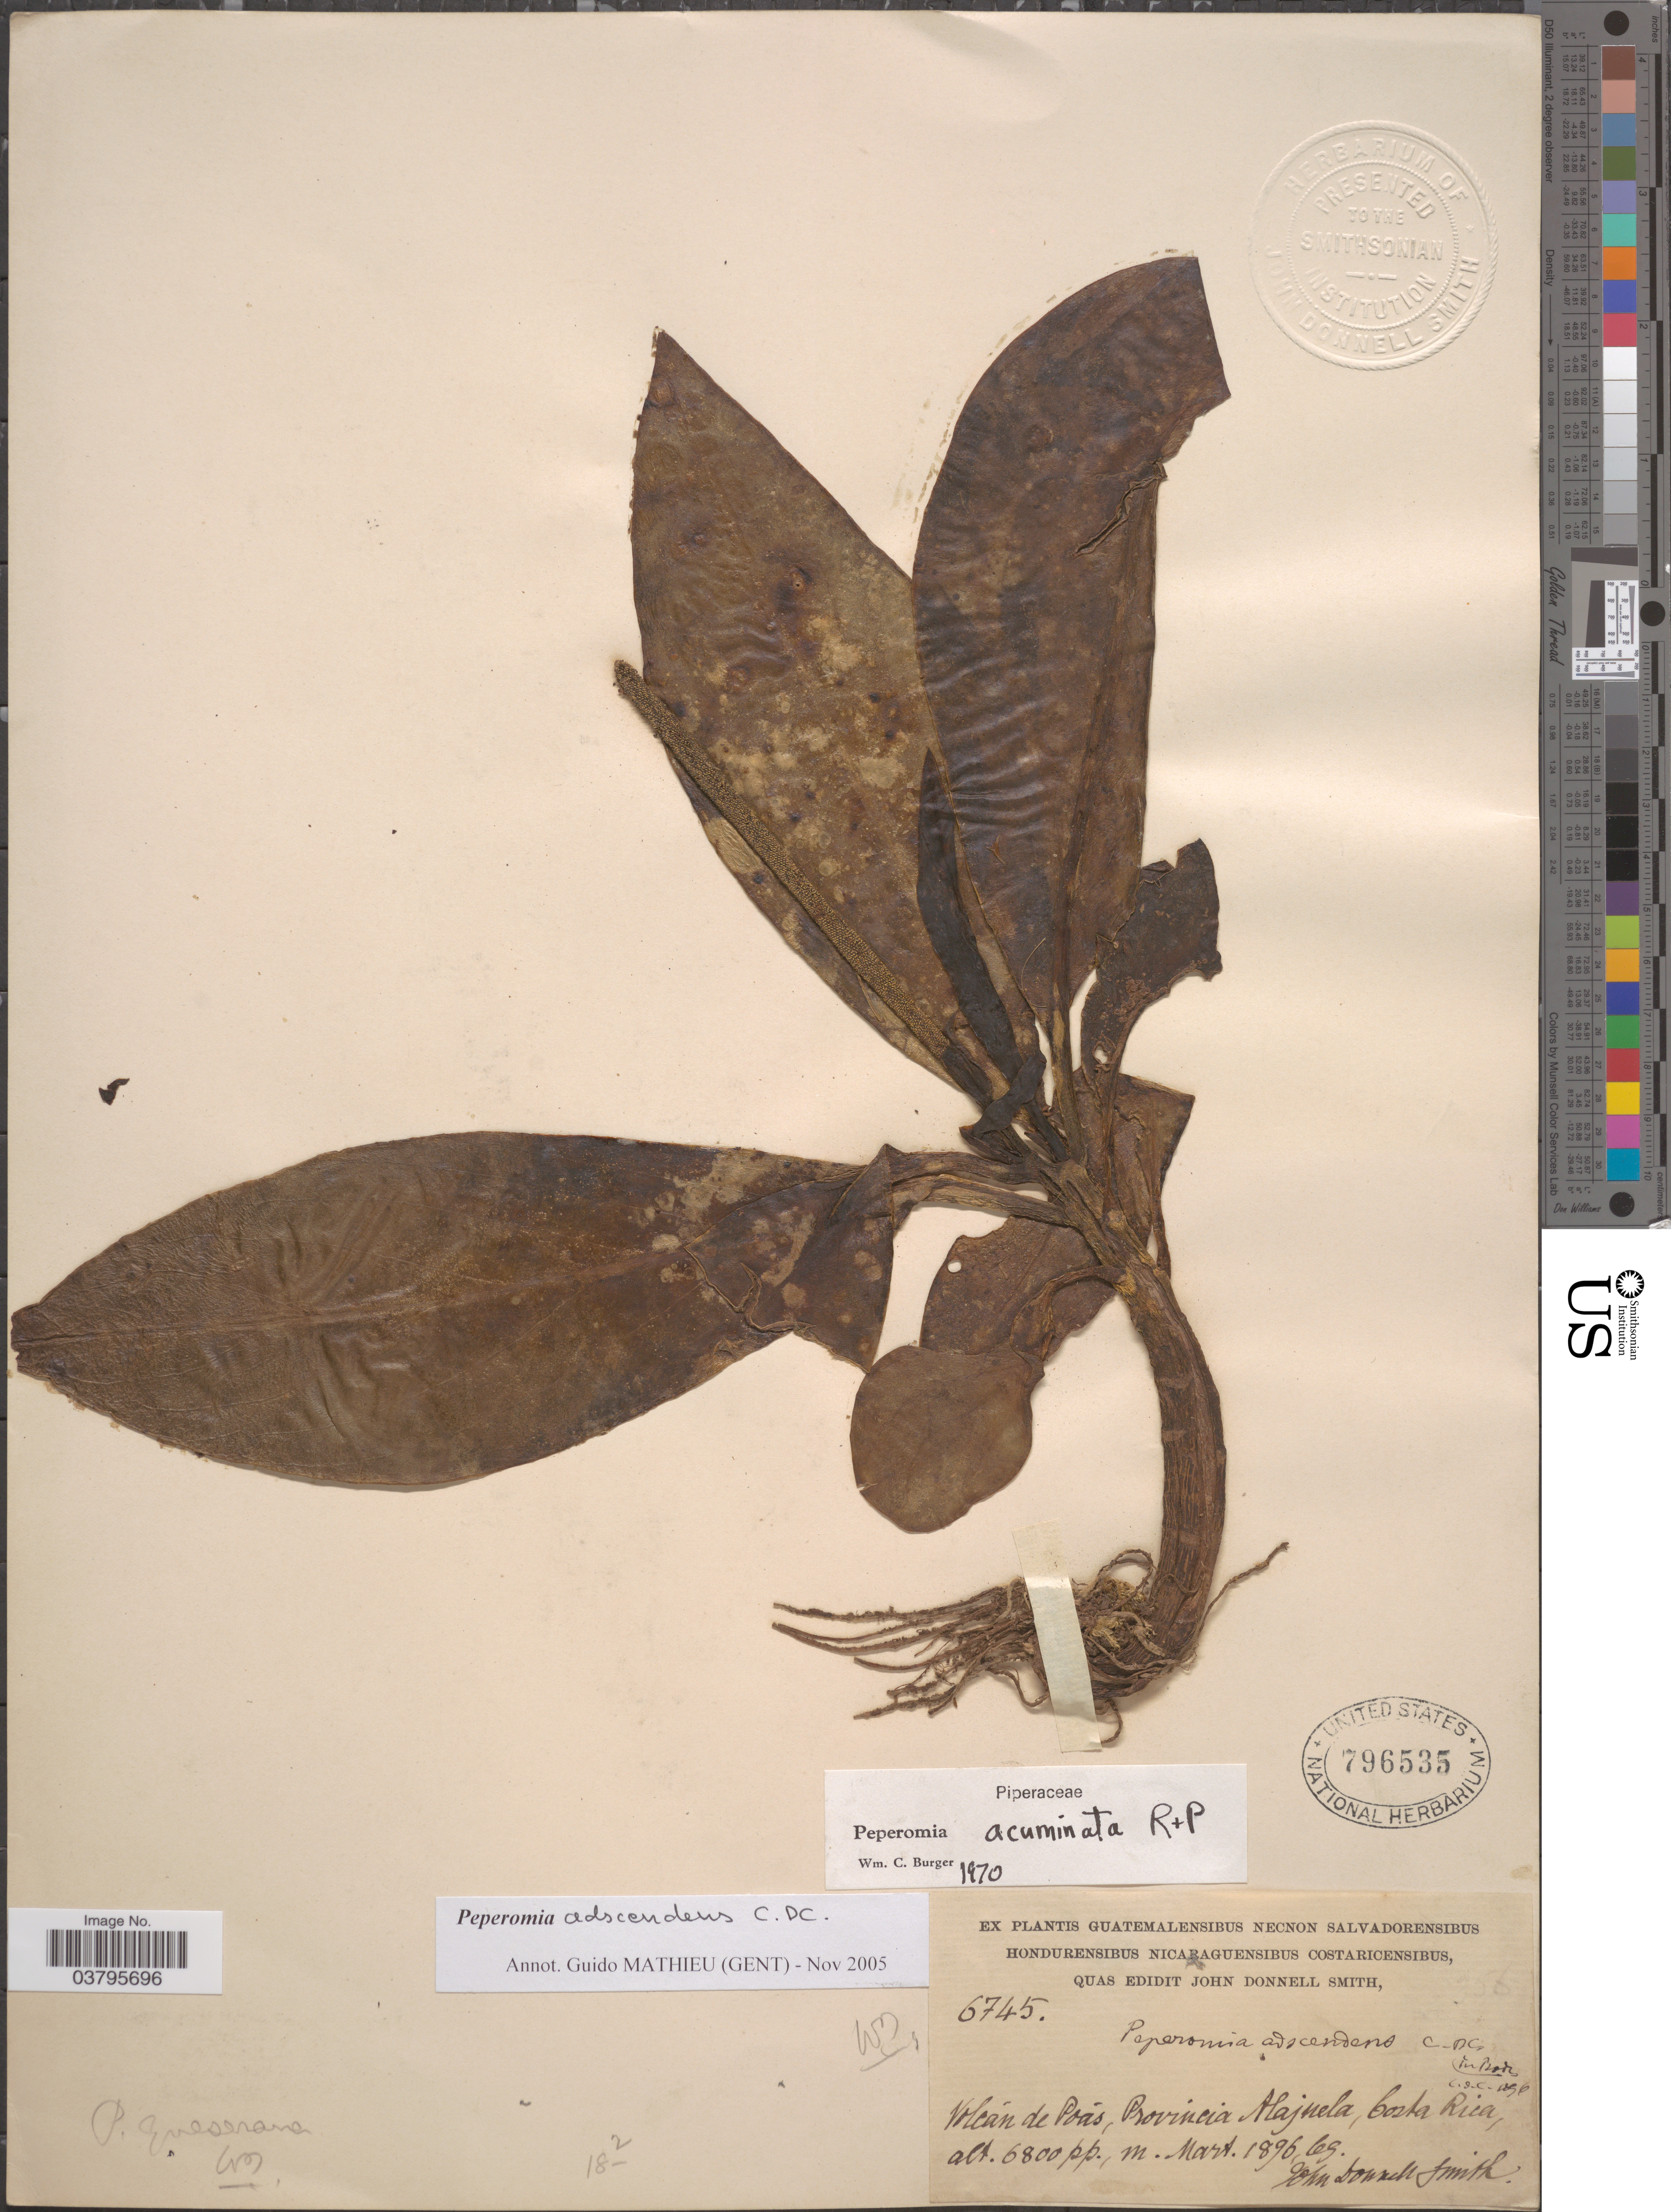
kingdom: Plantae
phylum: Tracheophyta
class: Magnoliopsida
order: Piperales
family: Piperaceae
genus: Peperomia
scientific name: Peperomia adscendens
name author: C. DC.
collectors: J. Donnell Smith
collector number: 6745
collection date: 1896-03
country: Costa Rica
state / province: Alajuela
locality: Volcán de Poás.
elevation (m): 2073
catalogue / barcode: US 796535